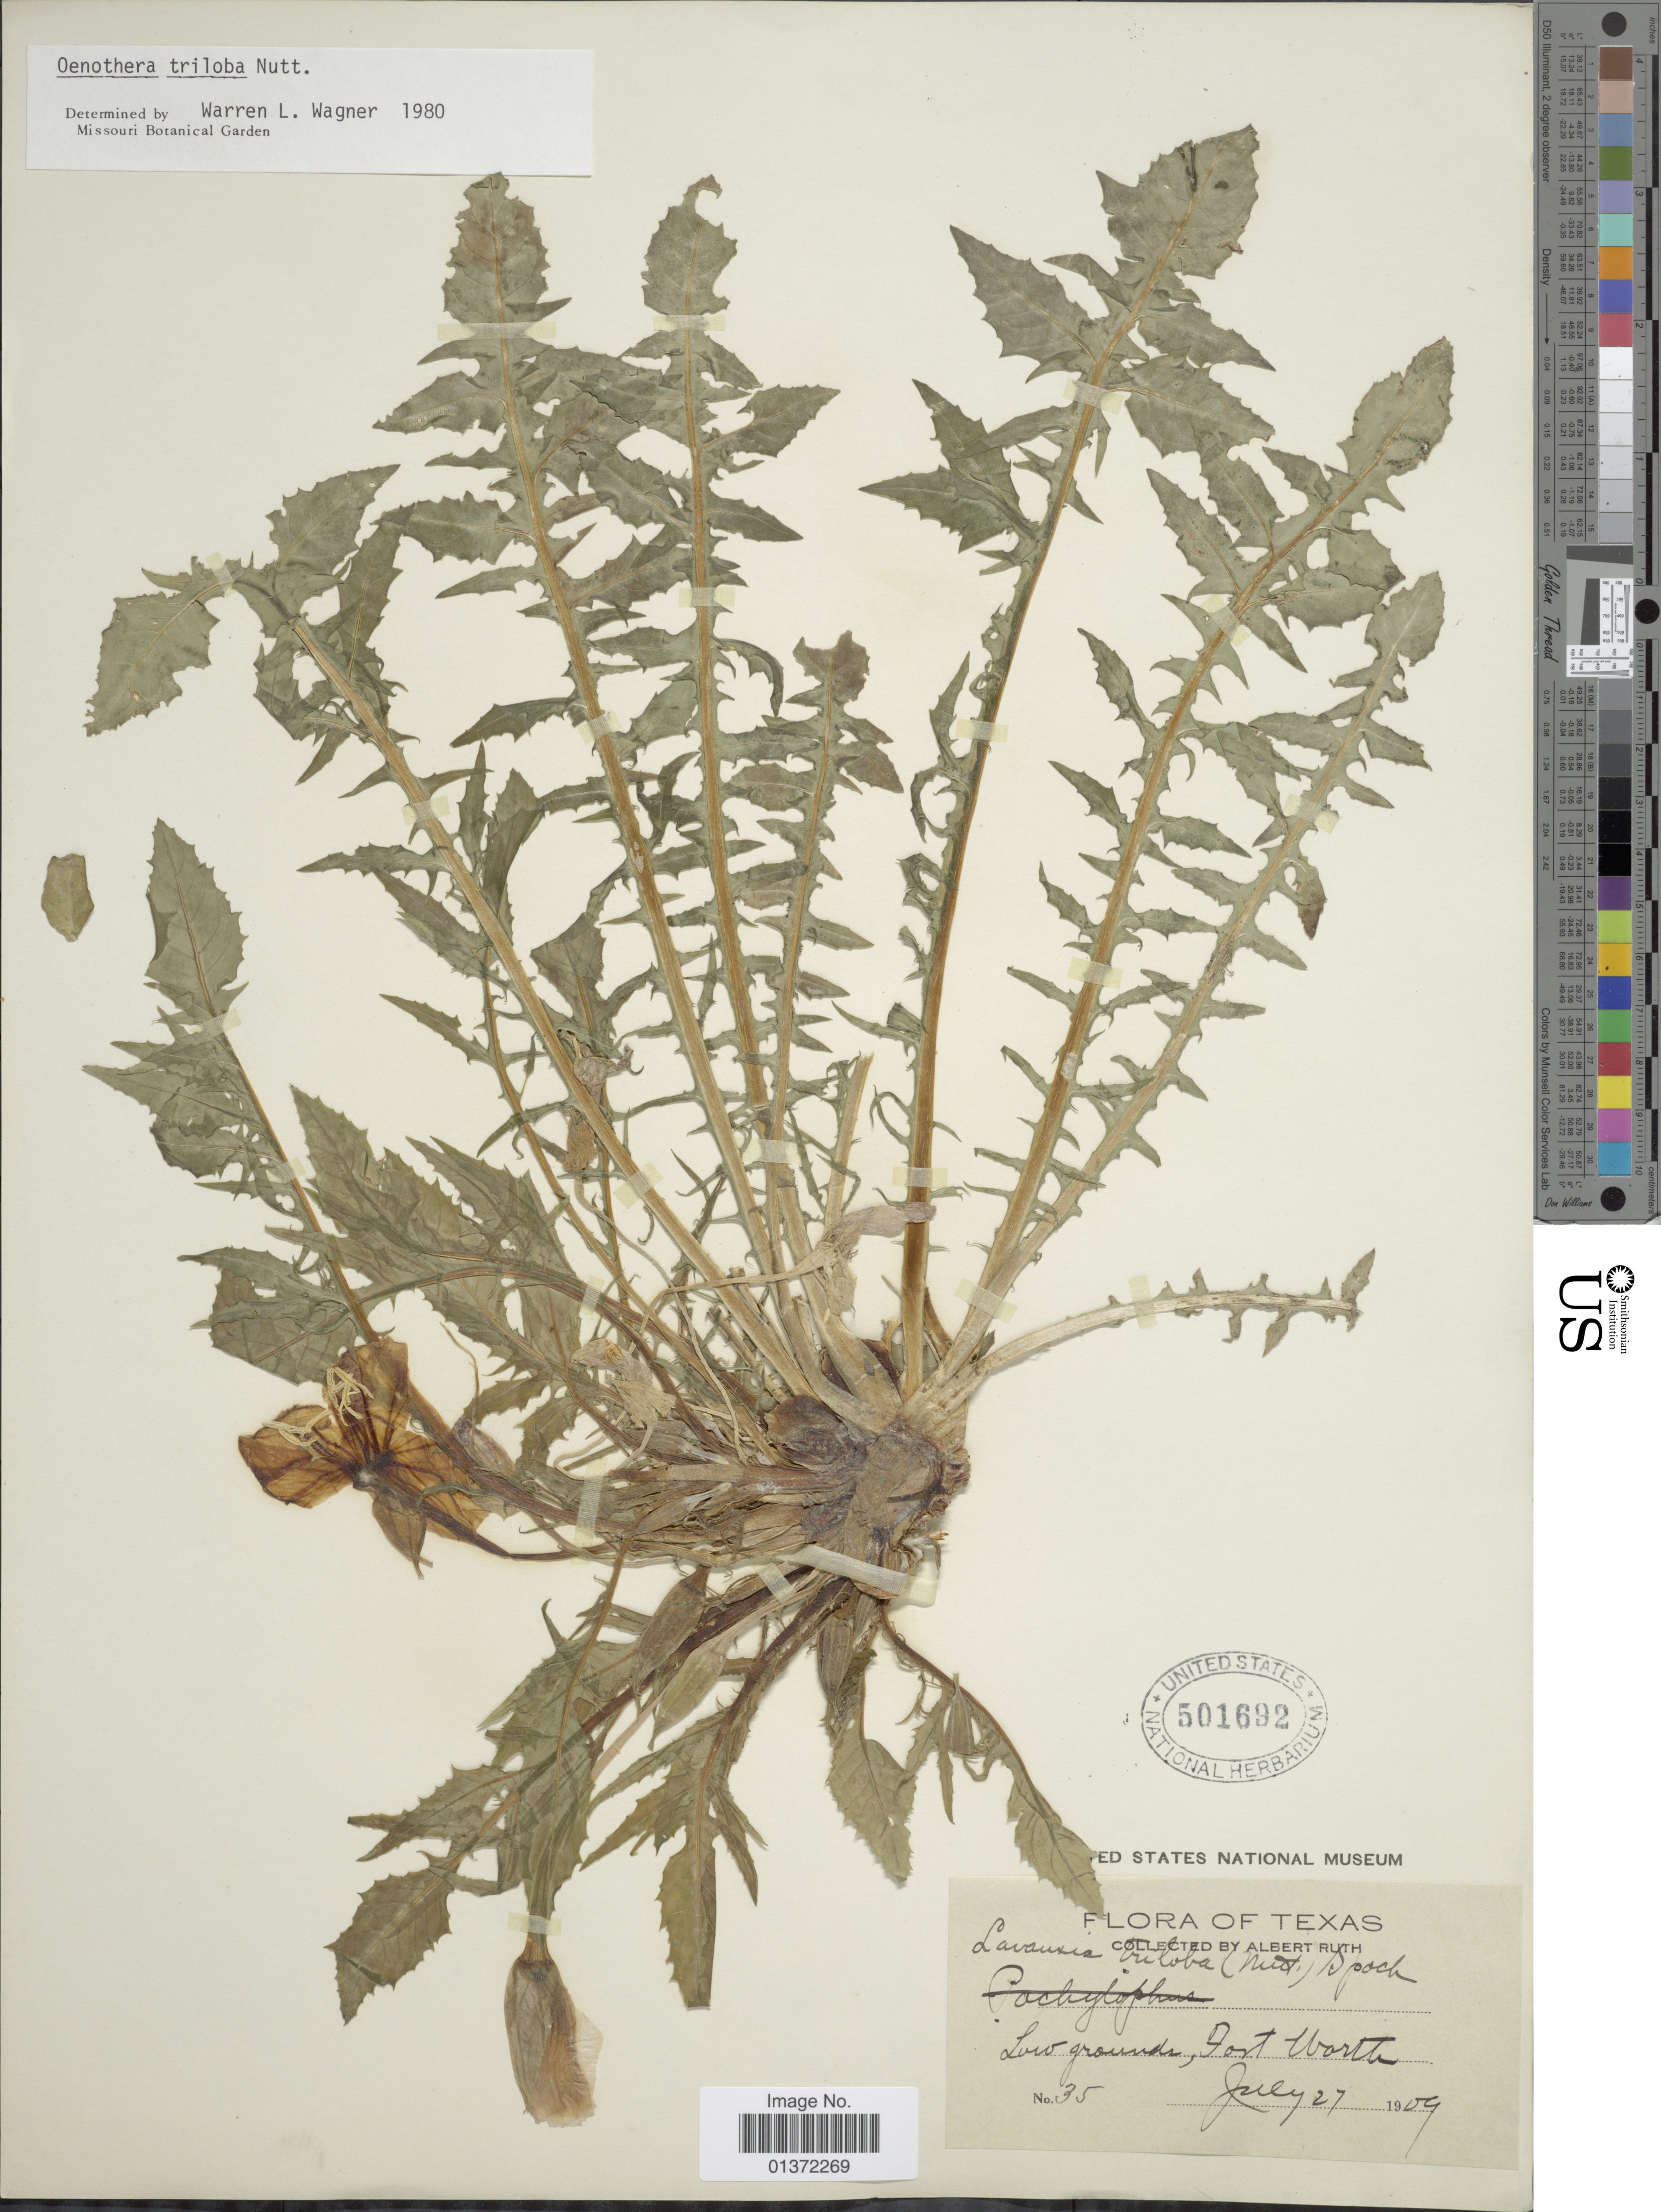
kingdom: Plantae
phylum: Tracheophyta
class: Magnoliopsida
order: Myrtales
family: Onagraceae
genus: Oenothera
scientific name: Oenothera triloba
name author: Nutt.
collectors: A. Ruth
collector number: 35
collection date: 1909-07-27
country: United States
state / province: Texas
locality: Fort Worth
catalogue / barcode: US 501692